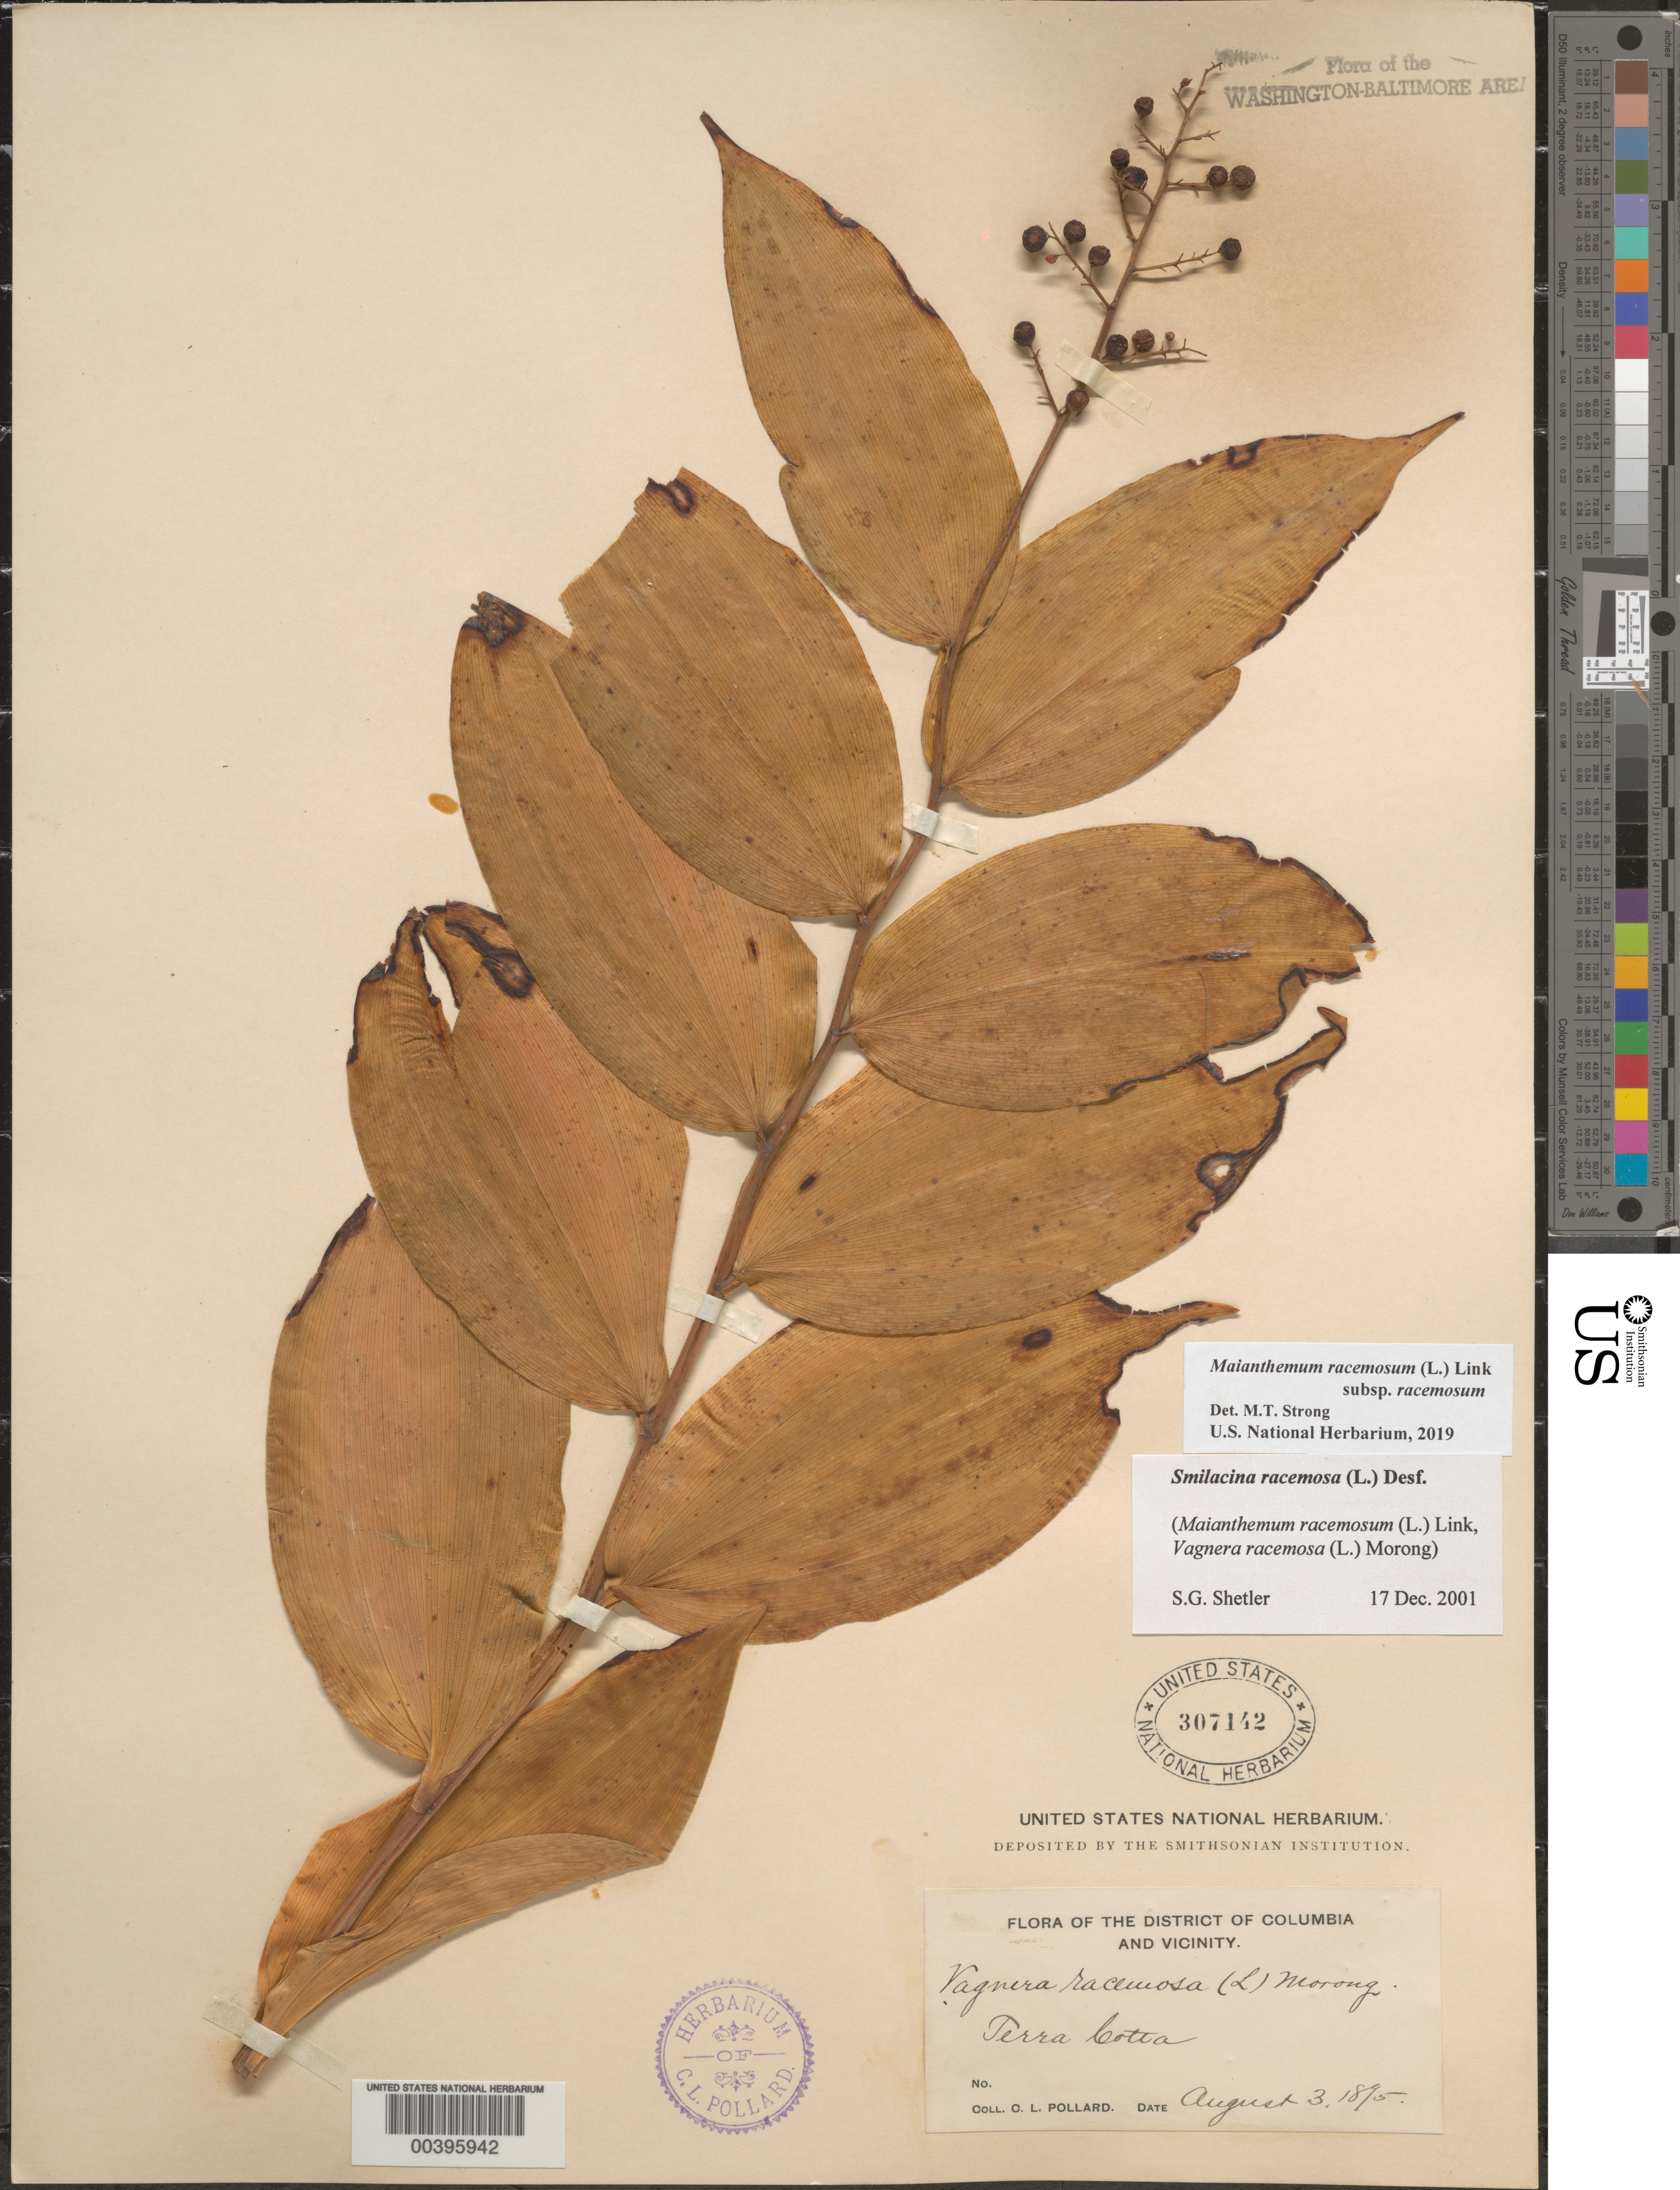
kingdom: Plantae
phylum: Tracheophyta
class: Liliopsida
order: Asparagales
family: Asparagaceae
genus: Maianthemum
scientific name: Maianthemum racemosum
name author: (L.) Link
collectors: C. L. Pollard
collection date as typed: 03 Aug 1895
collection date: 1895-08-03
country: United States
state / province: District of Columbia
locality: Terra Cotta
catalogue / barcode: US 307142